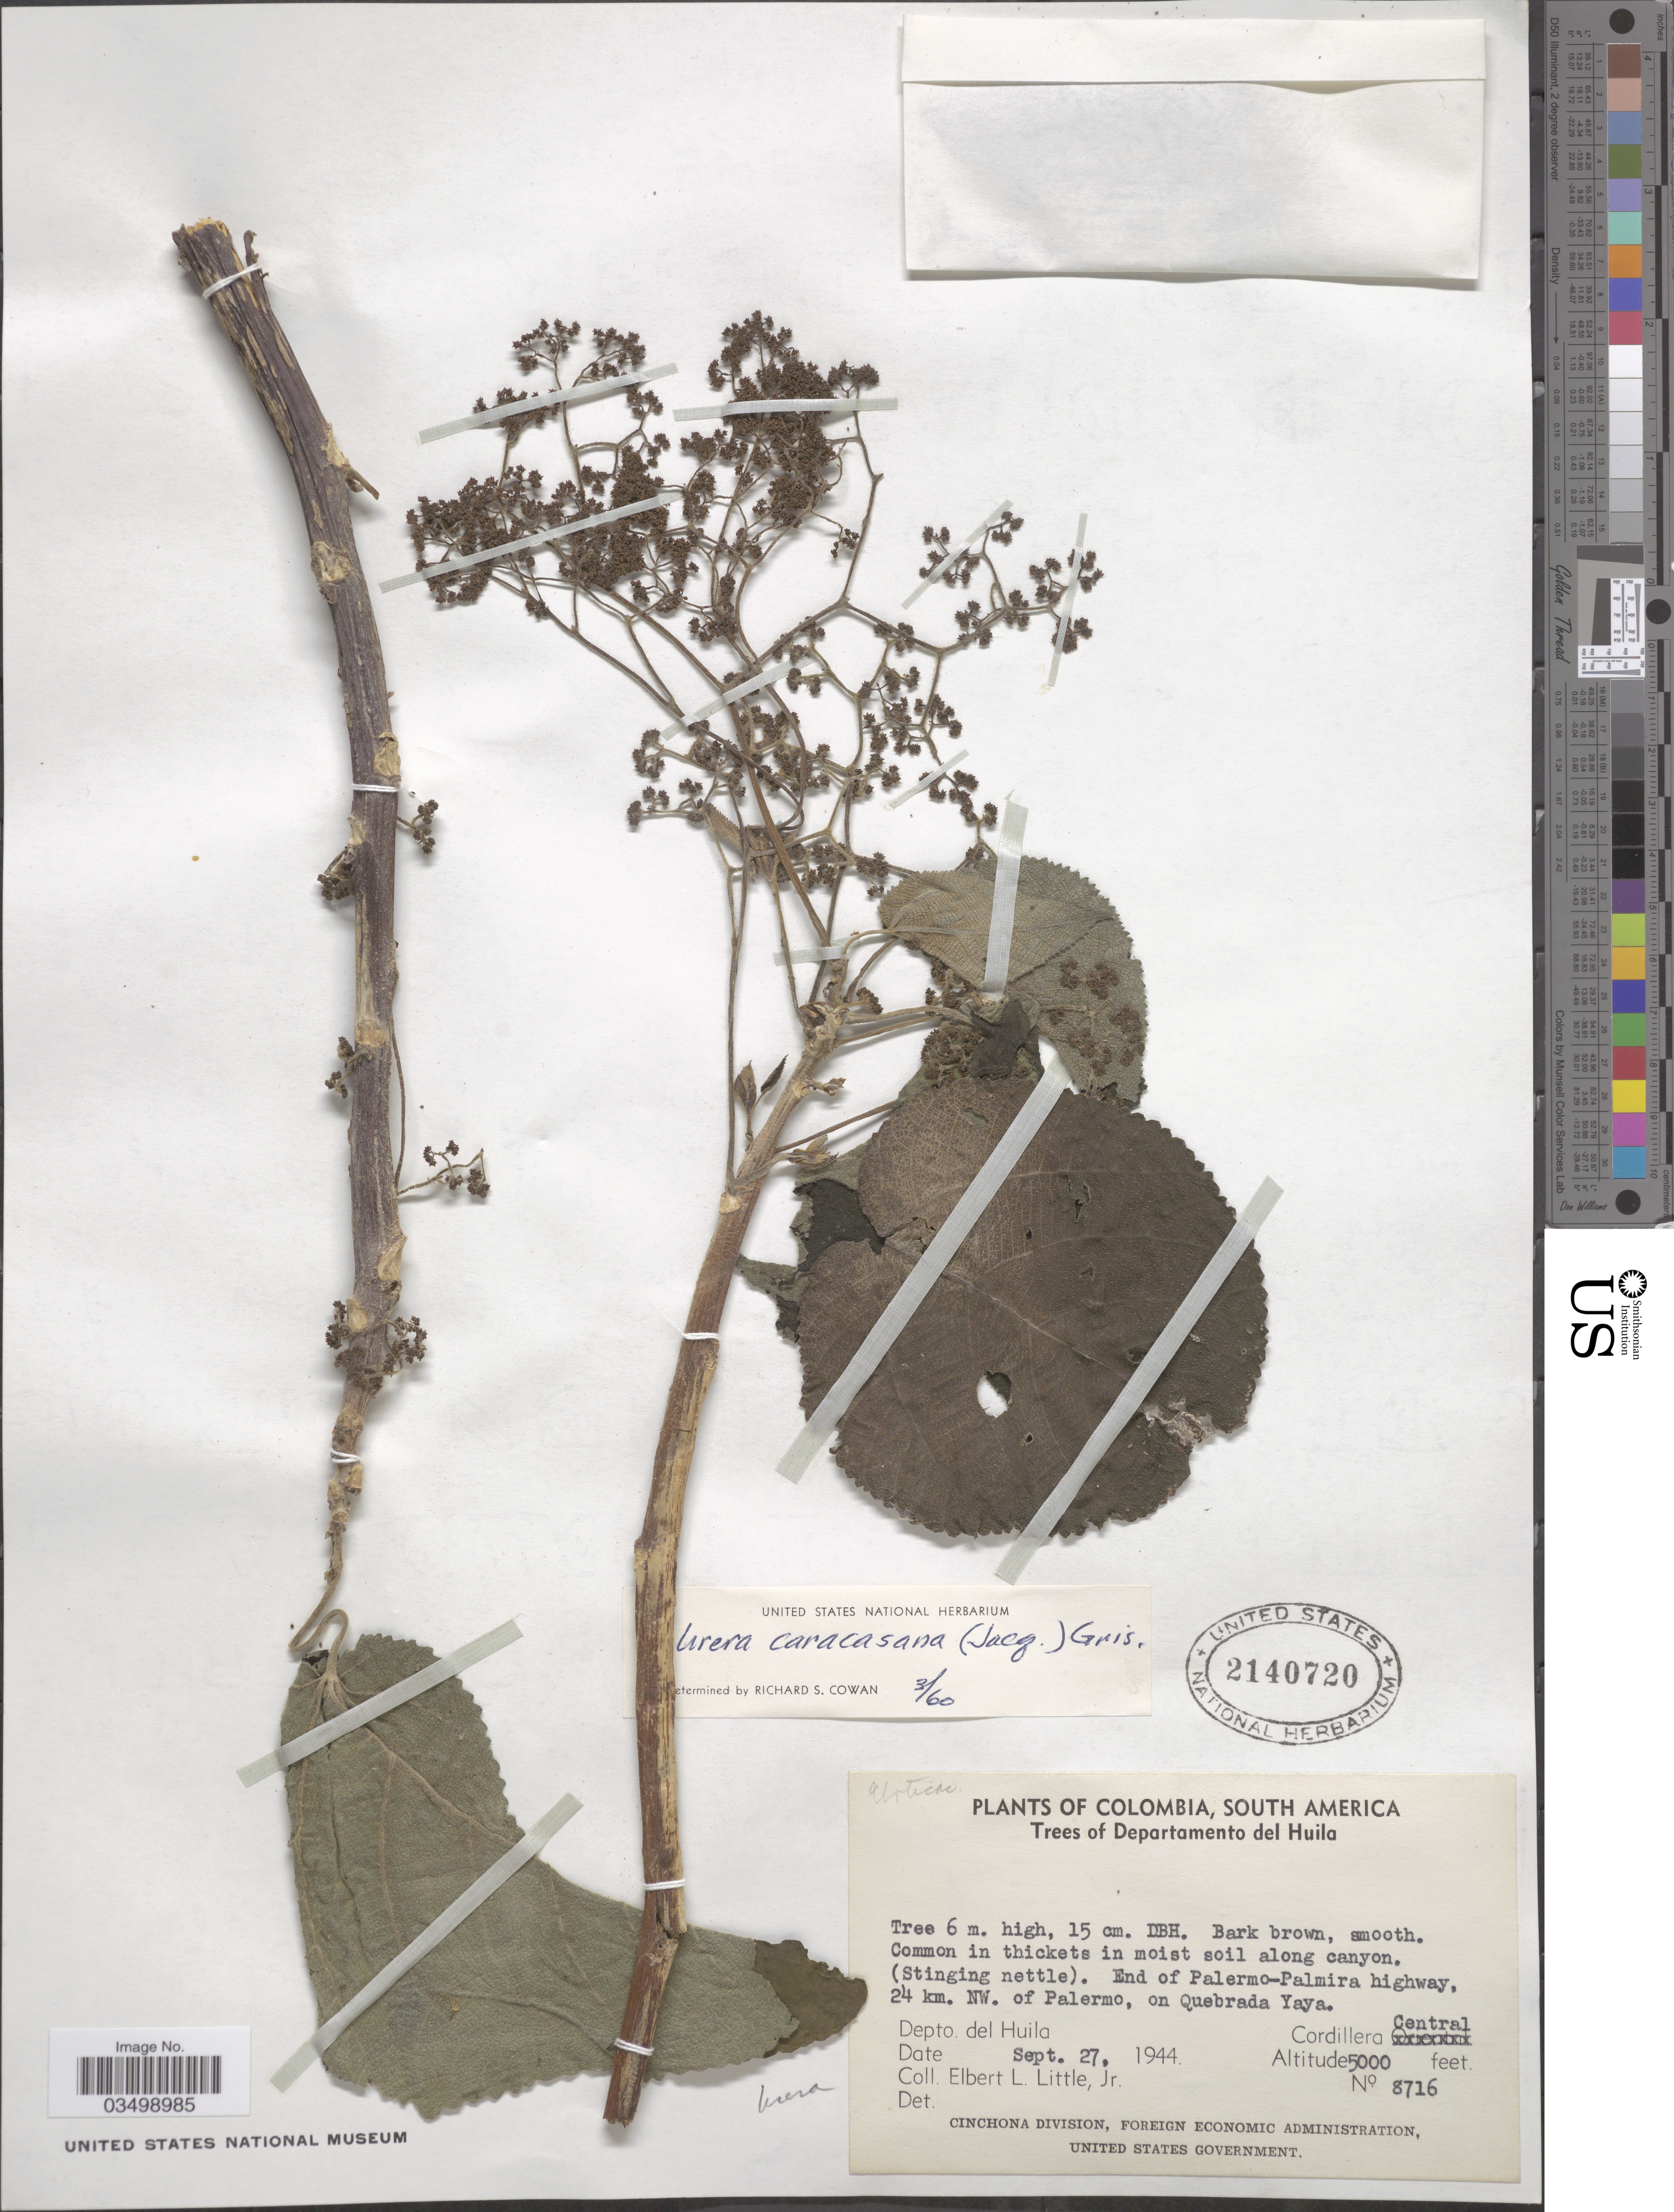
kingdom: Plantae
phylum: Tracheophyta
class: Magnoliopsida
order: Rosales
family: Urticaceae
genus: Urera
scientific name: Urera caracasana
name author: (Jacq.) Gaudich. ex Griseb.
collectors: E. L. Little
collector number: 8716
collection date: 1944-09-27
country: Colombia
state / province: Huila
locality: Departamento del Huila. End of Palermo-Palmira highway, 24 km. NW. of Palermo, on Quebrada Yaya. Cordillera Central.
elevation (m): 1524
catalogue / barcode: US 2140720